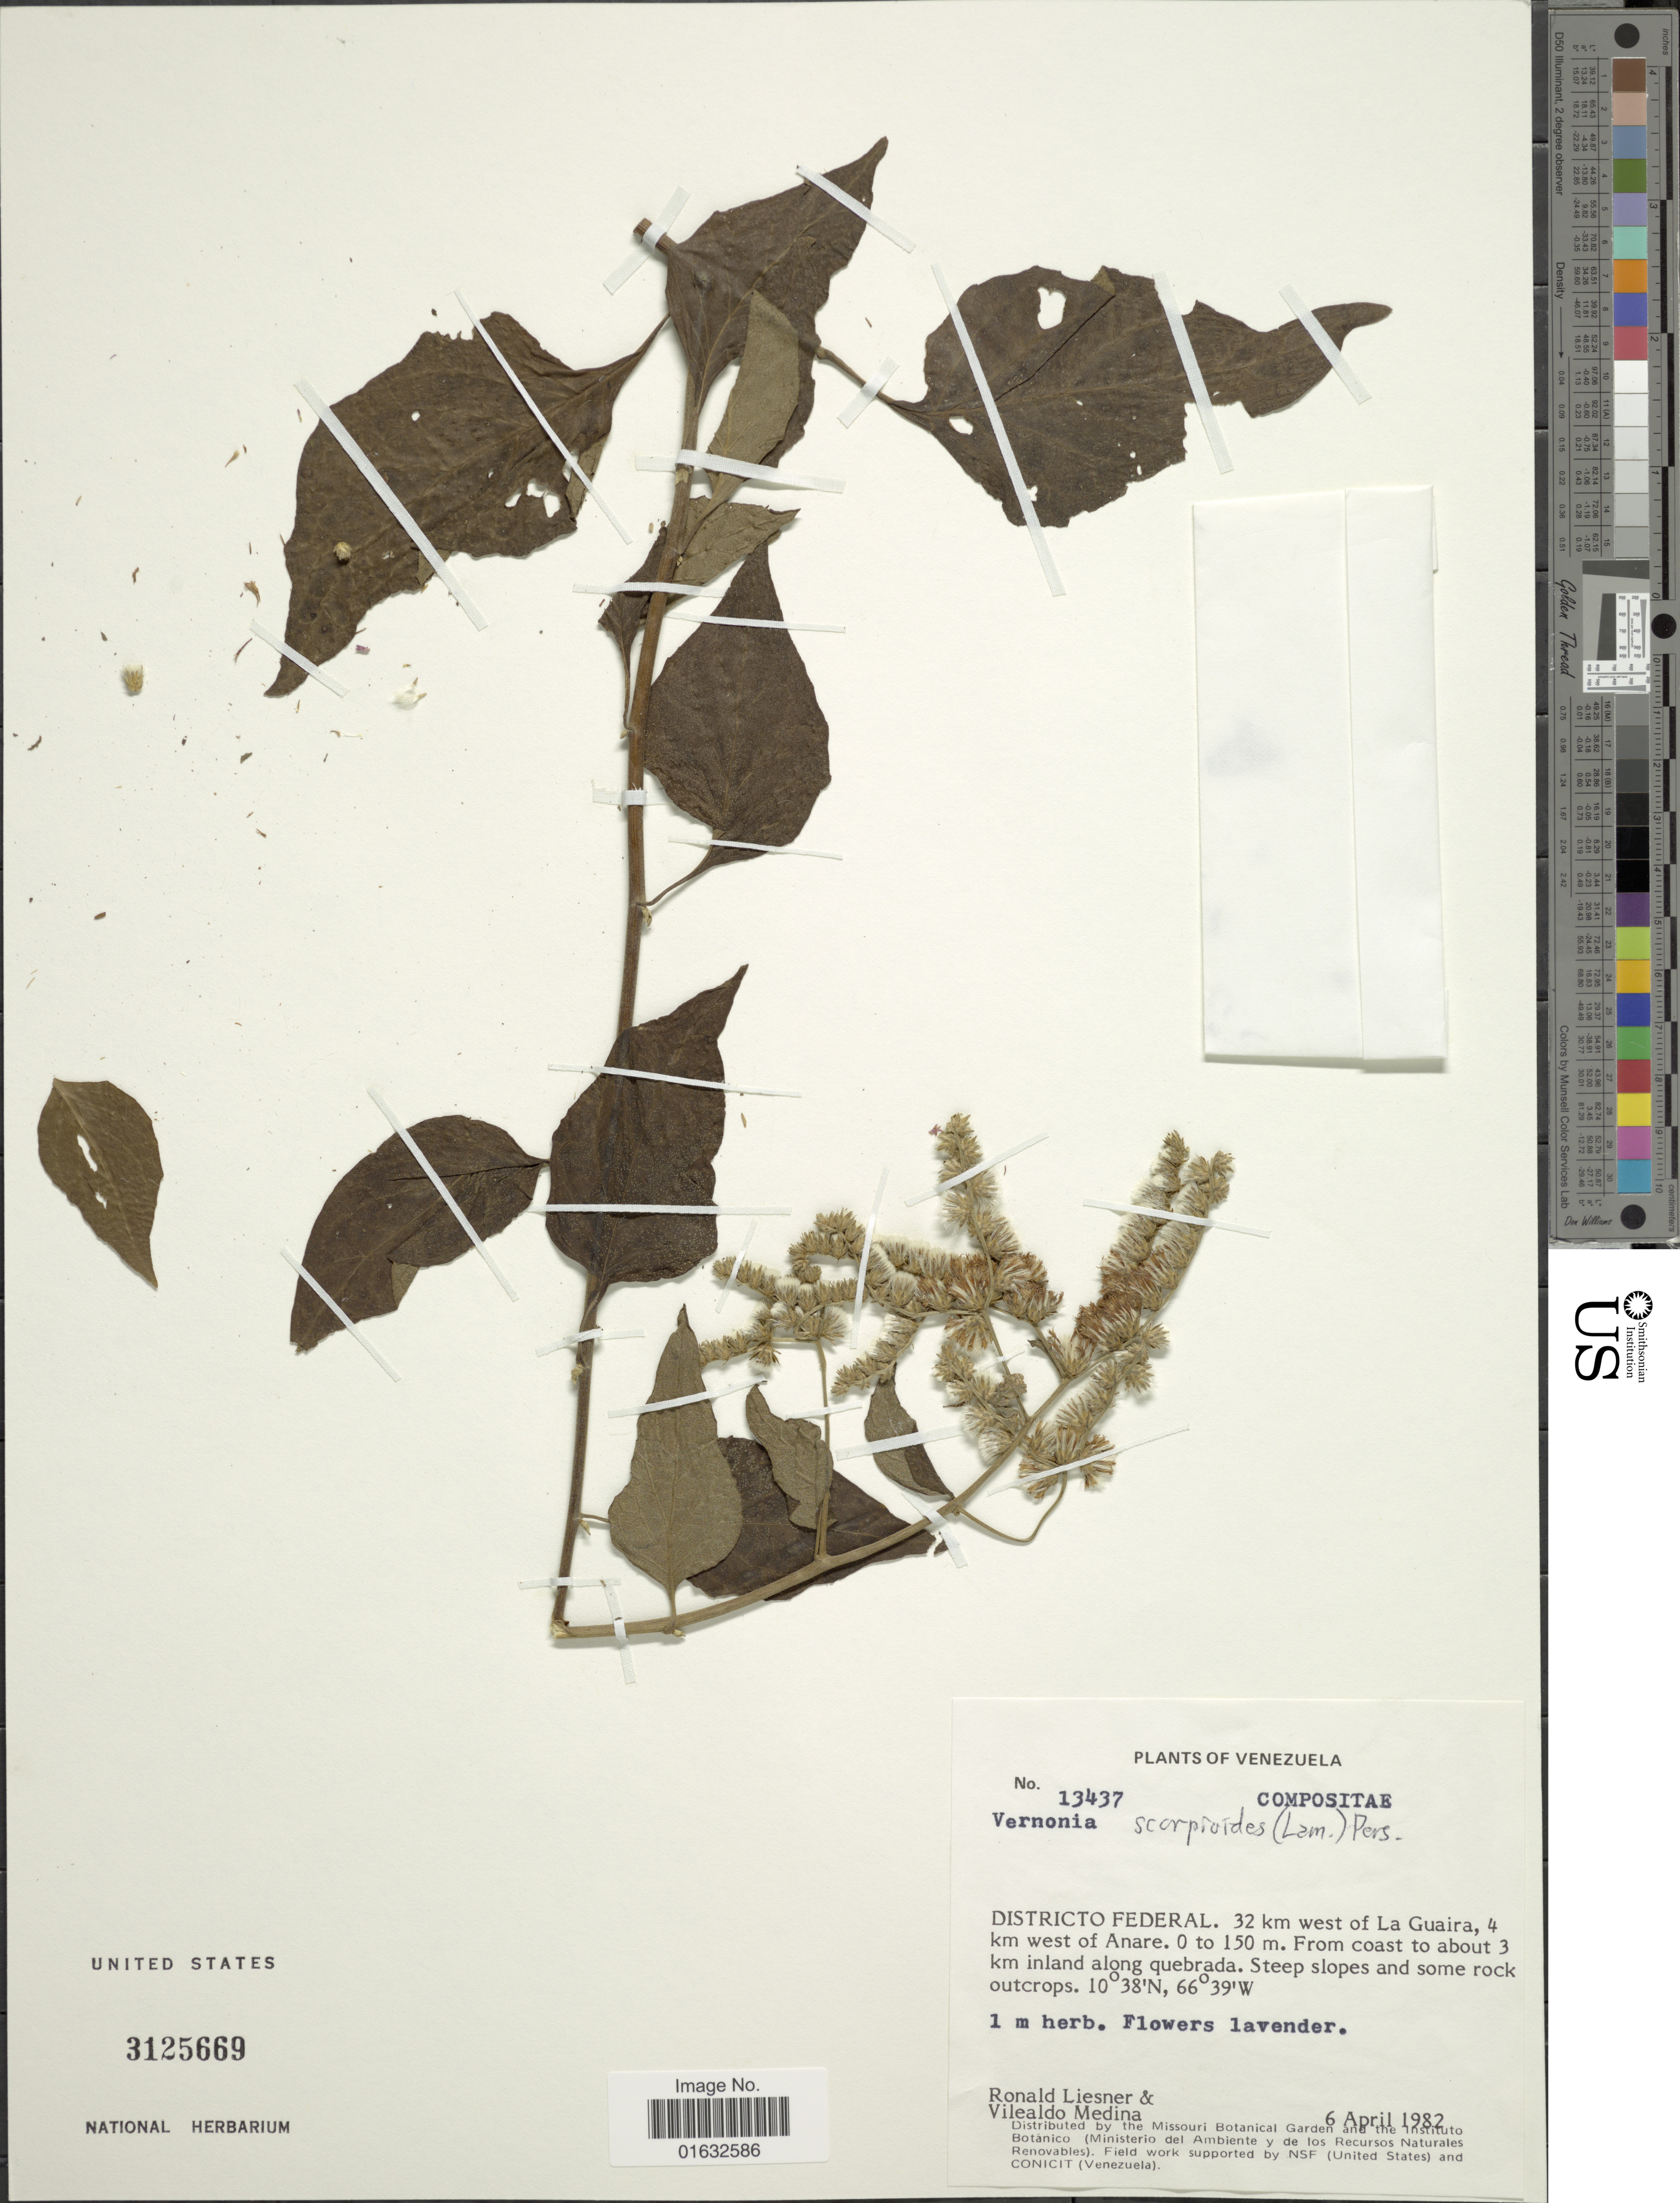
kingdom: Plantae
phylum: Tracheophyta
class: Magnoliopsida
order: Asterales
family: Asteraceae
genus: Cyrtocymura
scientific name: Cyrtocymura scorpioides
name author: (Lam.) H. Rob.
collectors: R. L. Liesner & V. Medina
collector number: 13437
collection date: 1982-04-06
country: Venezuela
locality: Districto Federal: 32 km west of La Guaira, 4 km west of Anare. From coast to about 3 km inland along quebrada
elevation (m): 0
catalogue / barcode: US 3125669